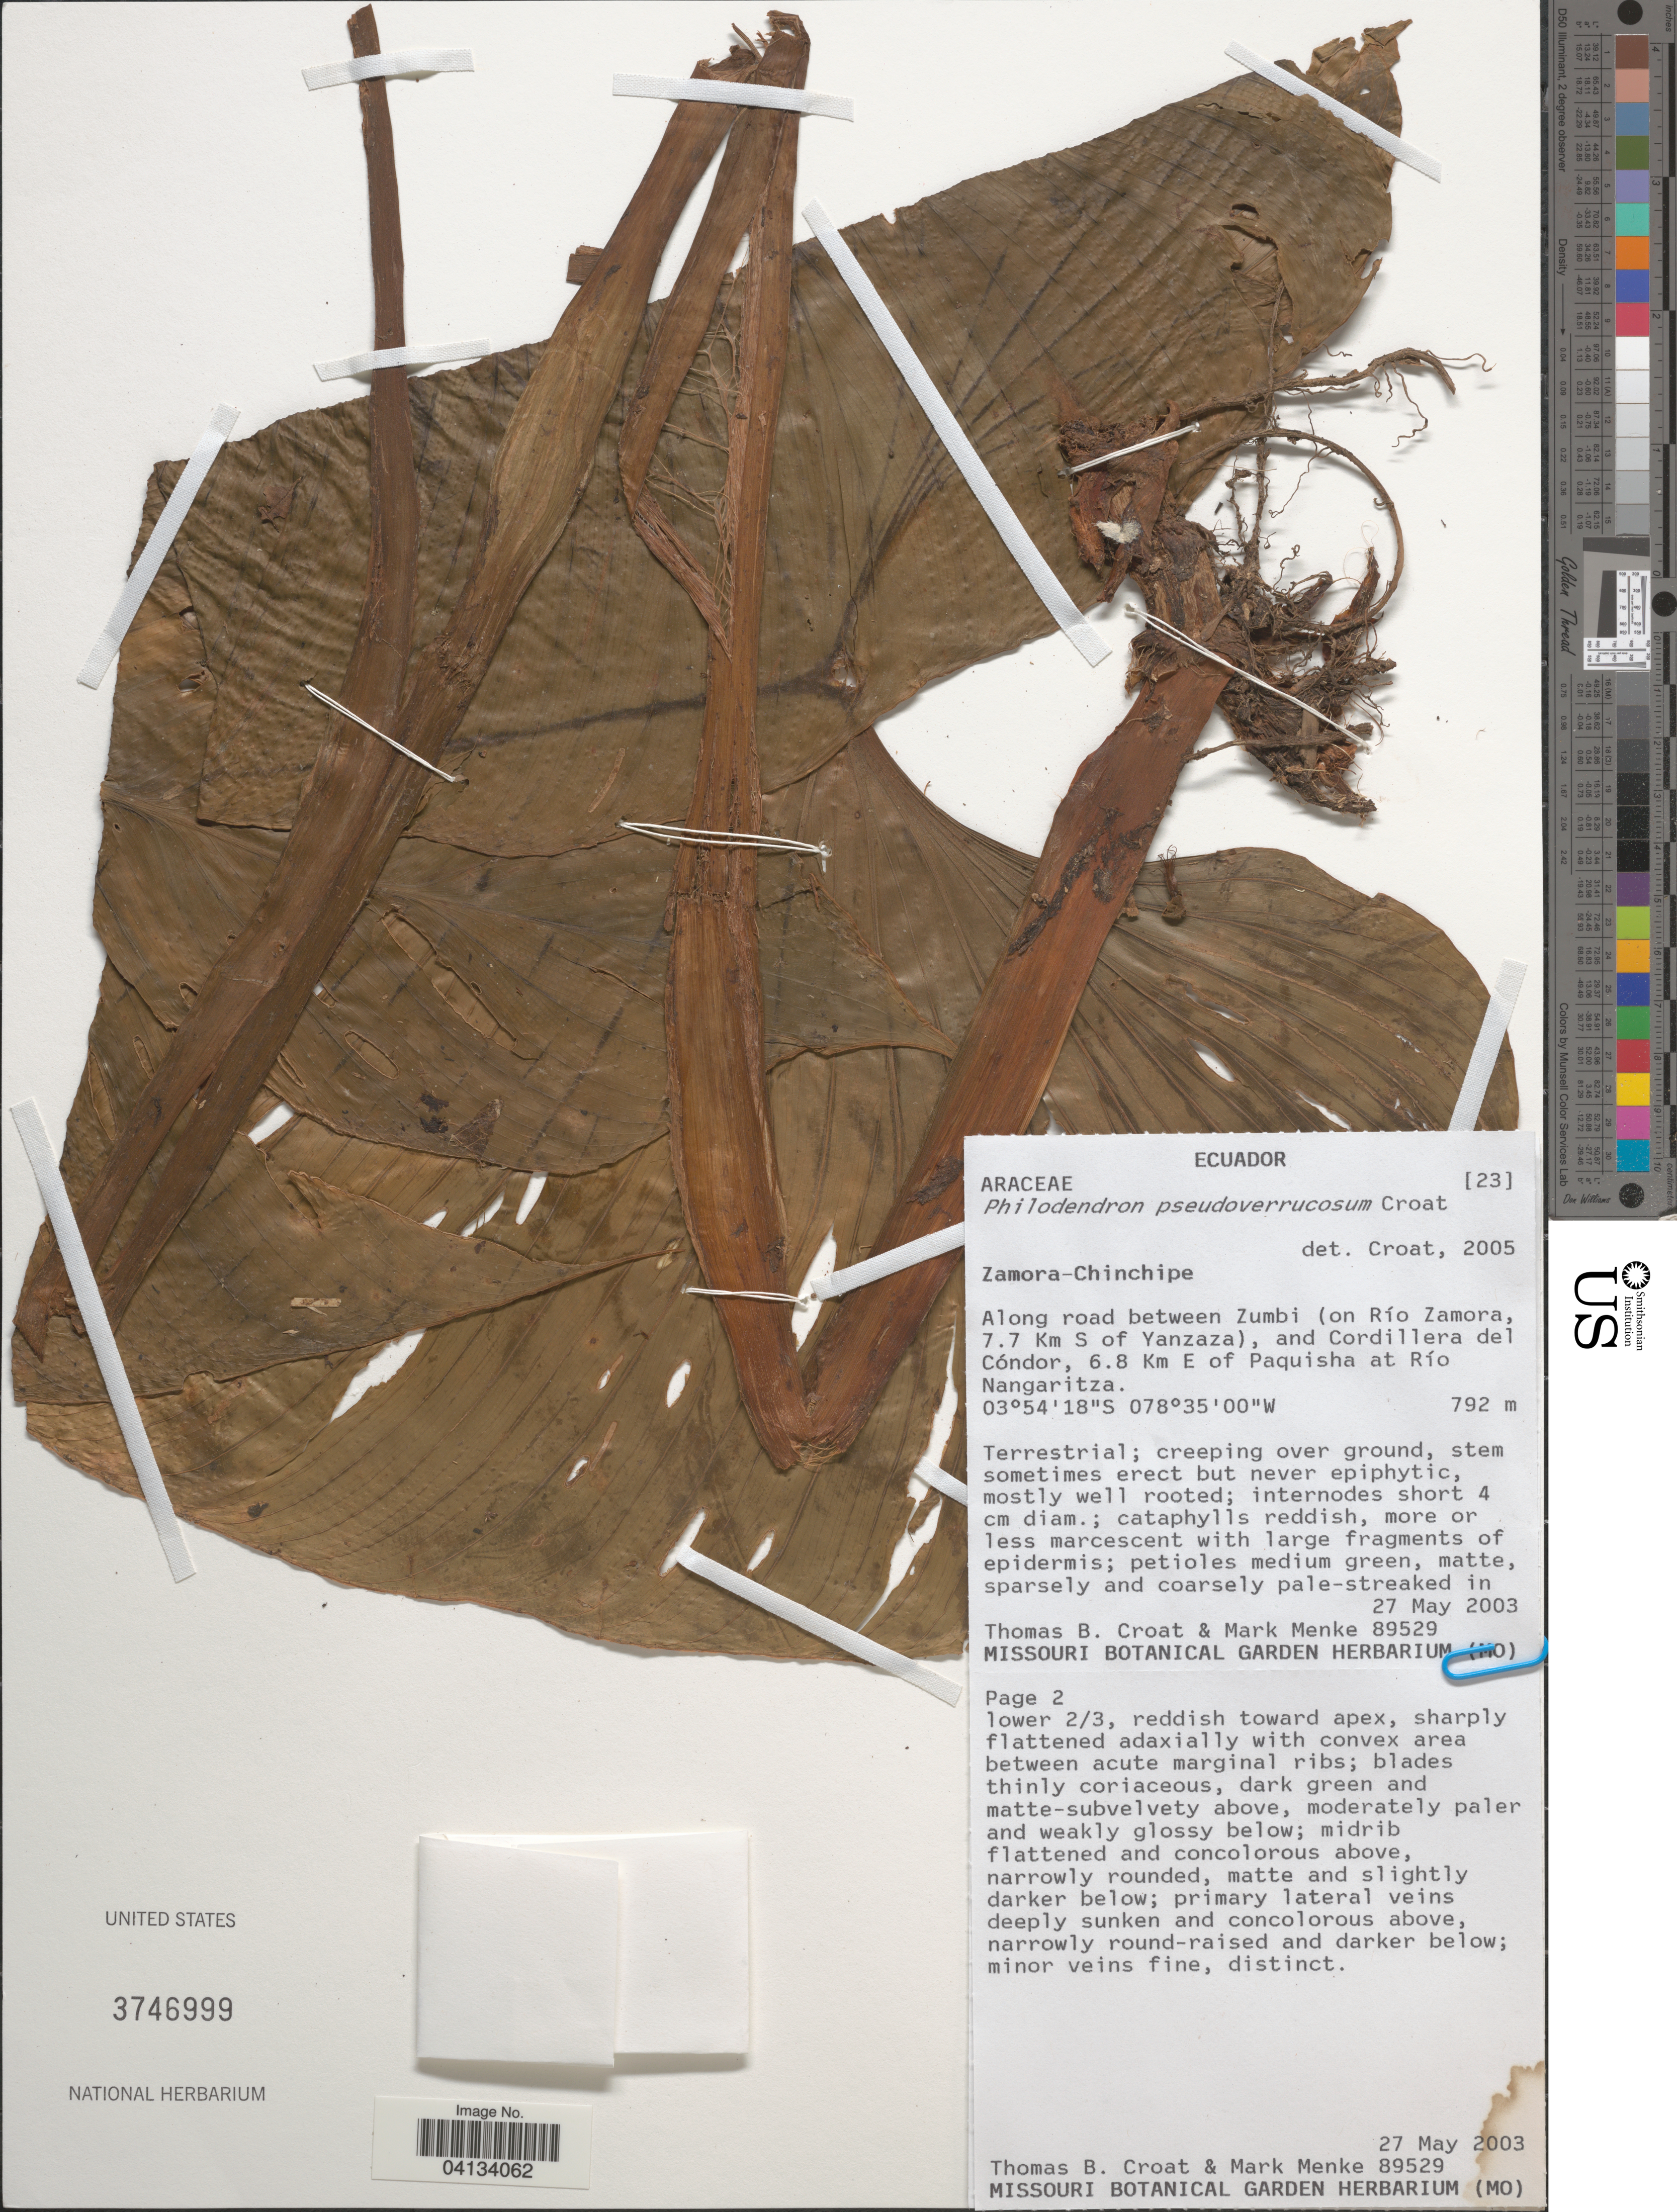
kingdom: Plantae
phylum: Tracheophyta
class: Liliopsida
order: Alismatales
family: Araceae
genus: Philodendron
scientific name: Philodendron pseudoverrucosum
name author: Croat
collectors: T. B. Croat & M. Menke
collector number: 89529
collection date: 2003-05-27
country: Ecuador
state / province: Zamora-Chinchipe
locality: Along road between Zumbi (on Río Zamora, 7.7 Km S of Yanzaza), and Cordillera del Cóndor, 6.8 Km E of Paquisha at Río Nangaritza.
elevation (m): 792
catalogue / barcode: US 3746999